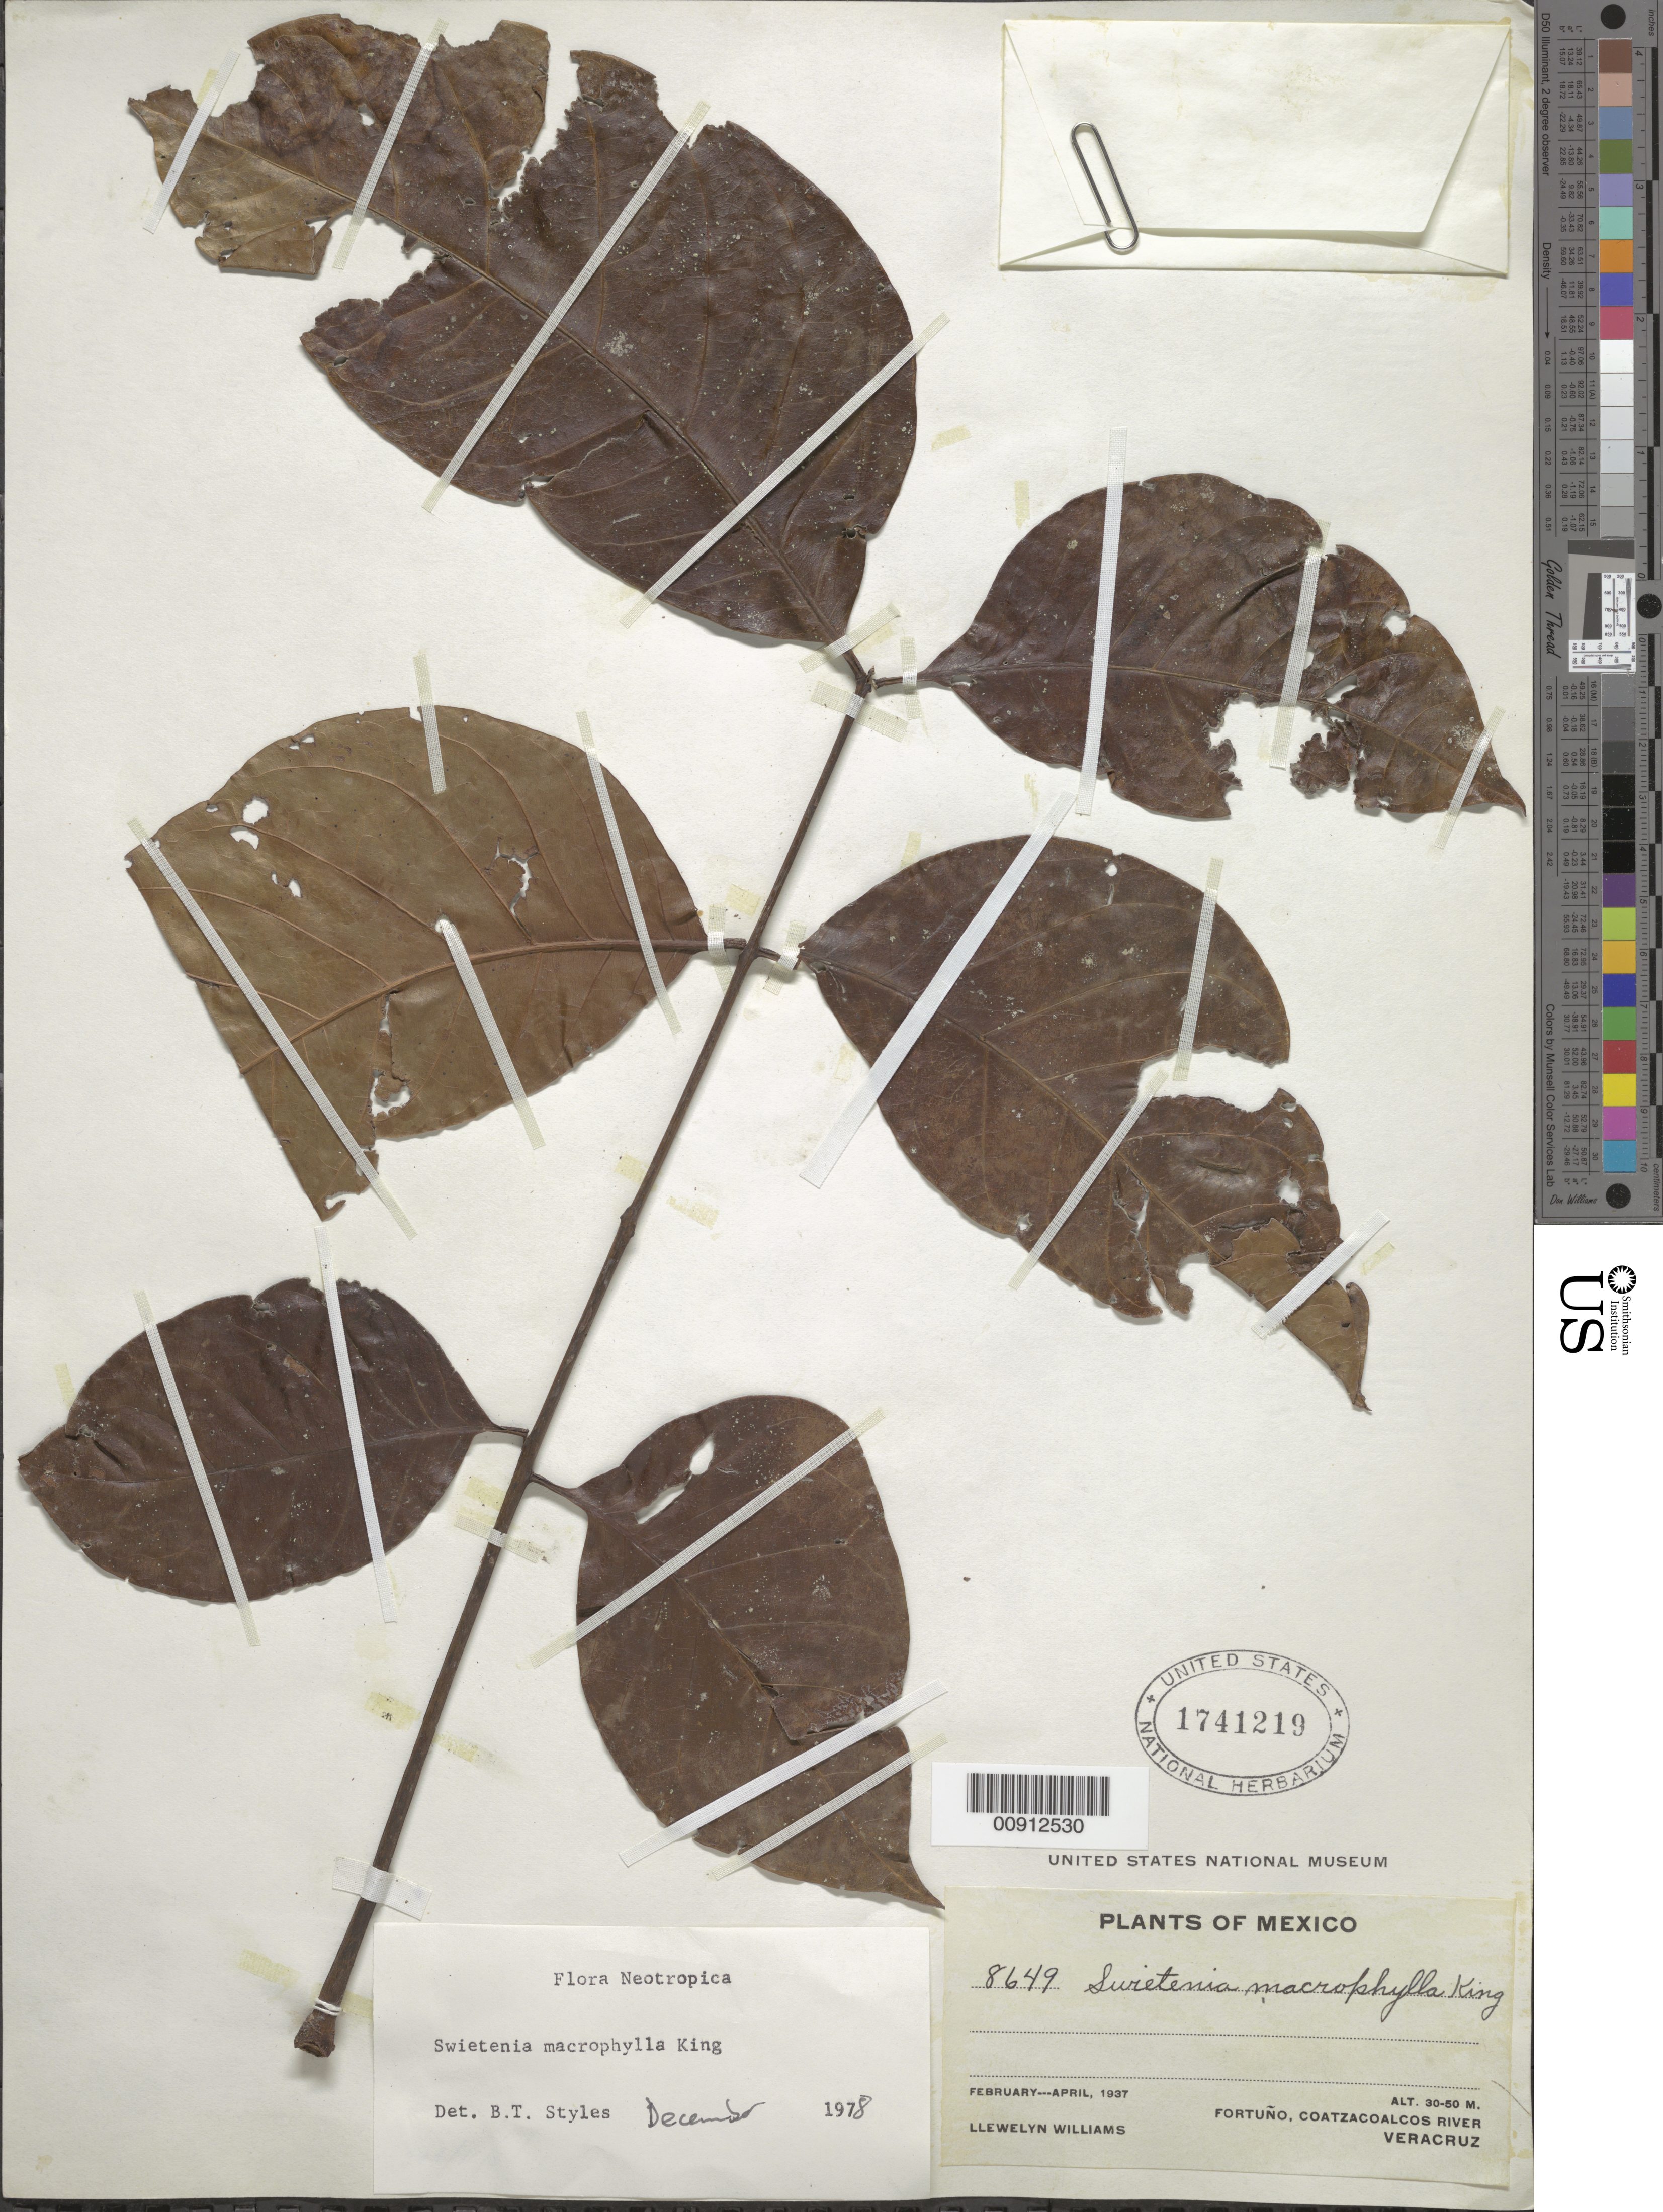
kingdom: Plantae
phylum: Tracheophyta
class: Magnoliopsida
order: Sapindales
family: Meliaceae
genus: Swietenia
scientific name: Swietenia macrophylla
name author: King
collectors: L. Williams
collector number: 8649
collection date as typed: Feb 1937 to -- Apr 1937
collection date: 1937-02/1937-04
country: Mexico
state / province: Veracruz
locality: Fortuño, Coatzacoalcos River, Veracruz.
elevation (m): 50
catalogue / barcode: US 1741219